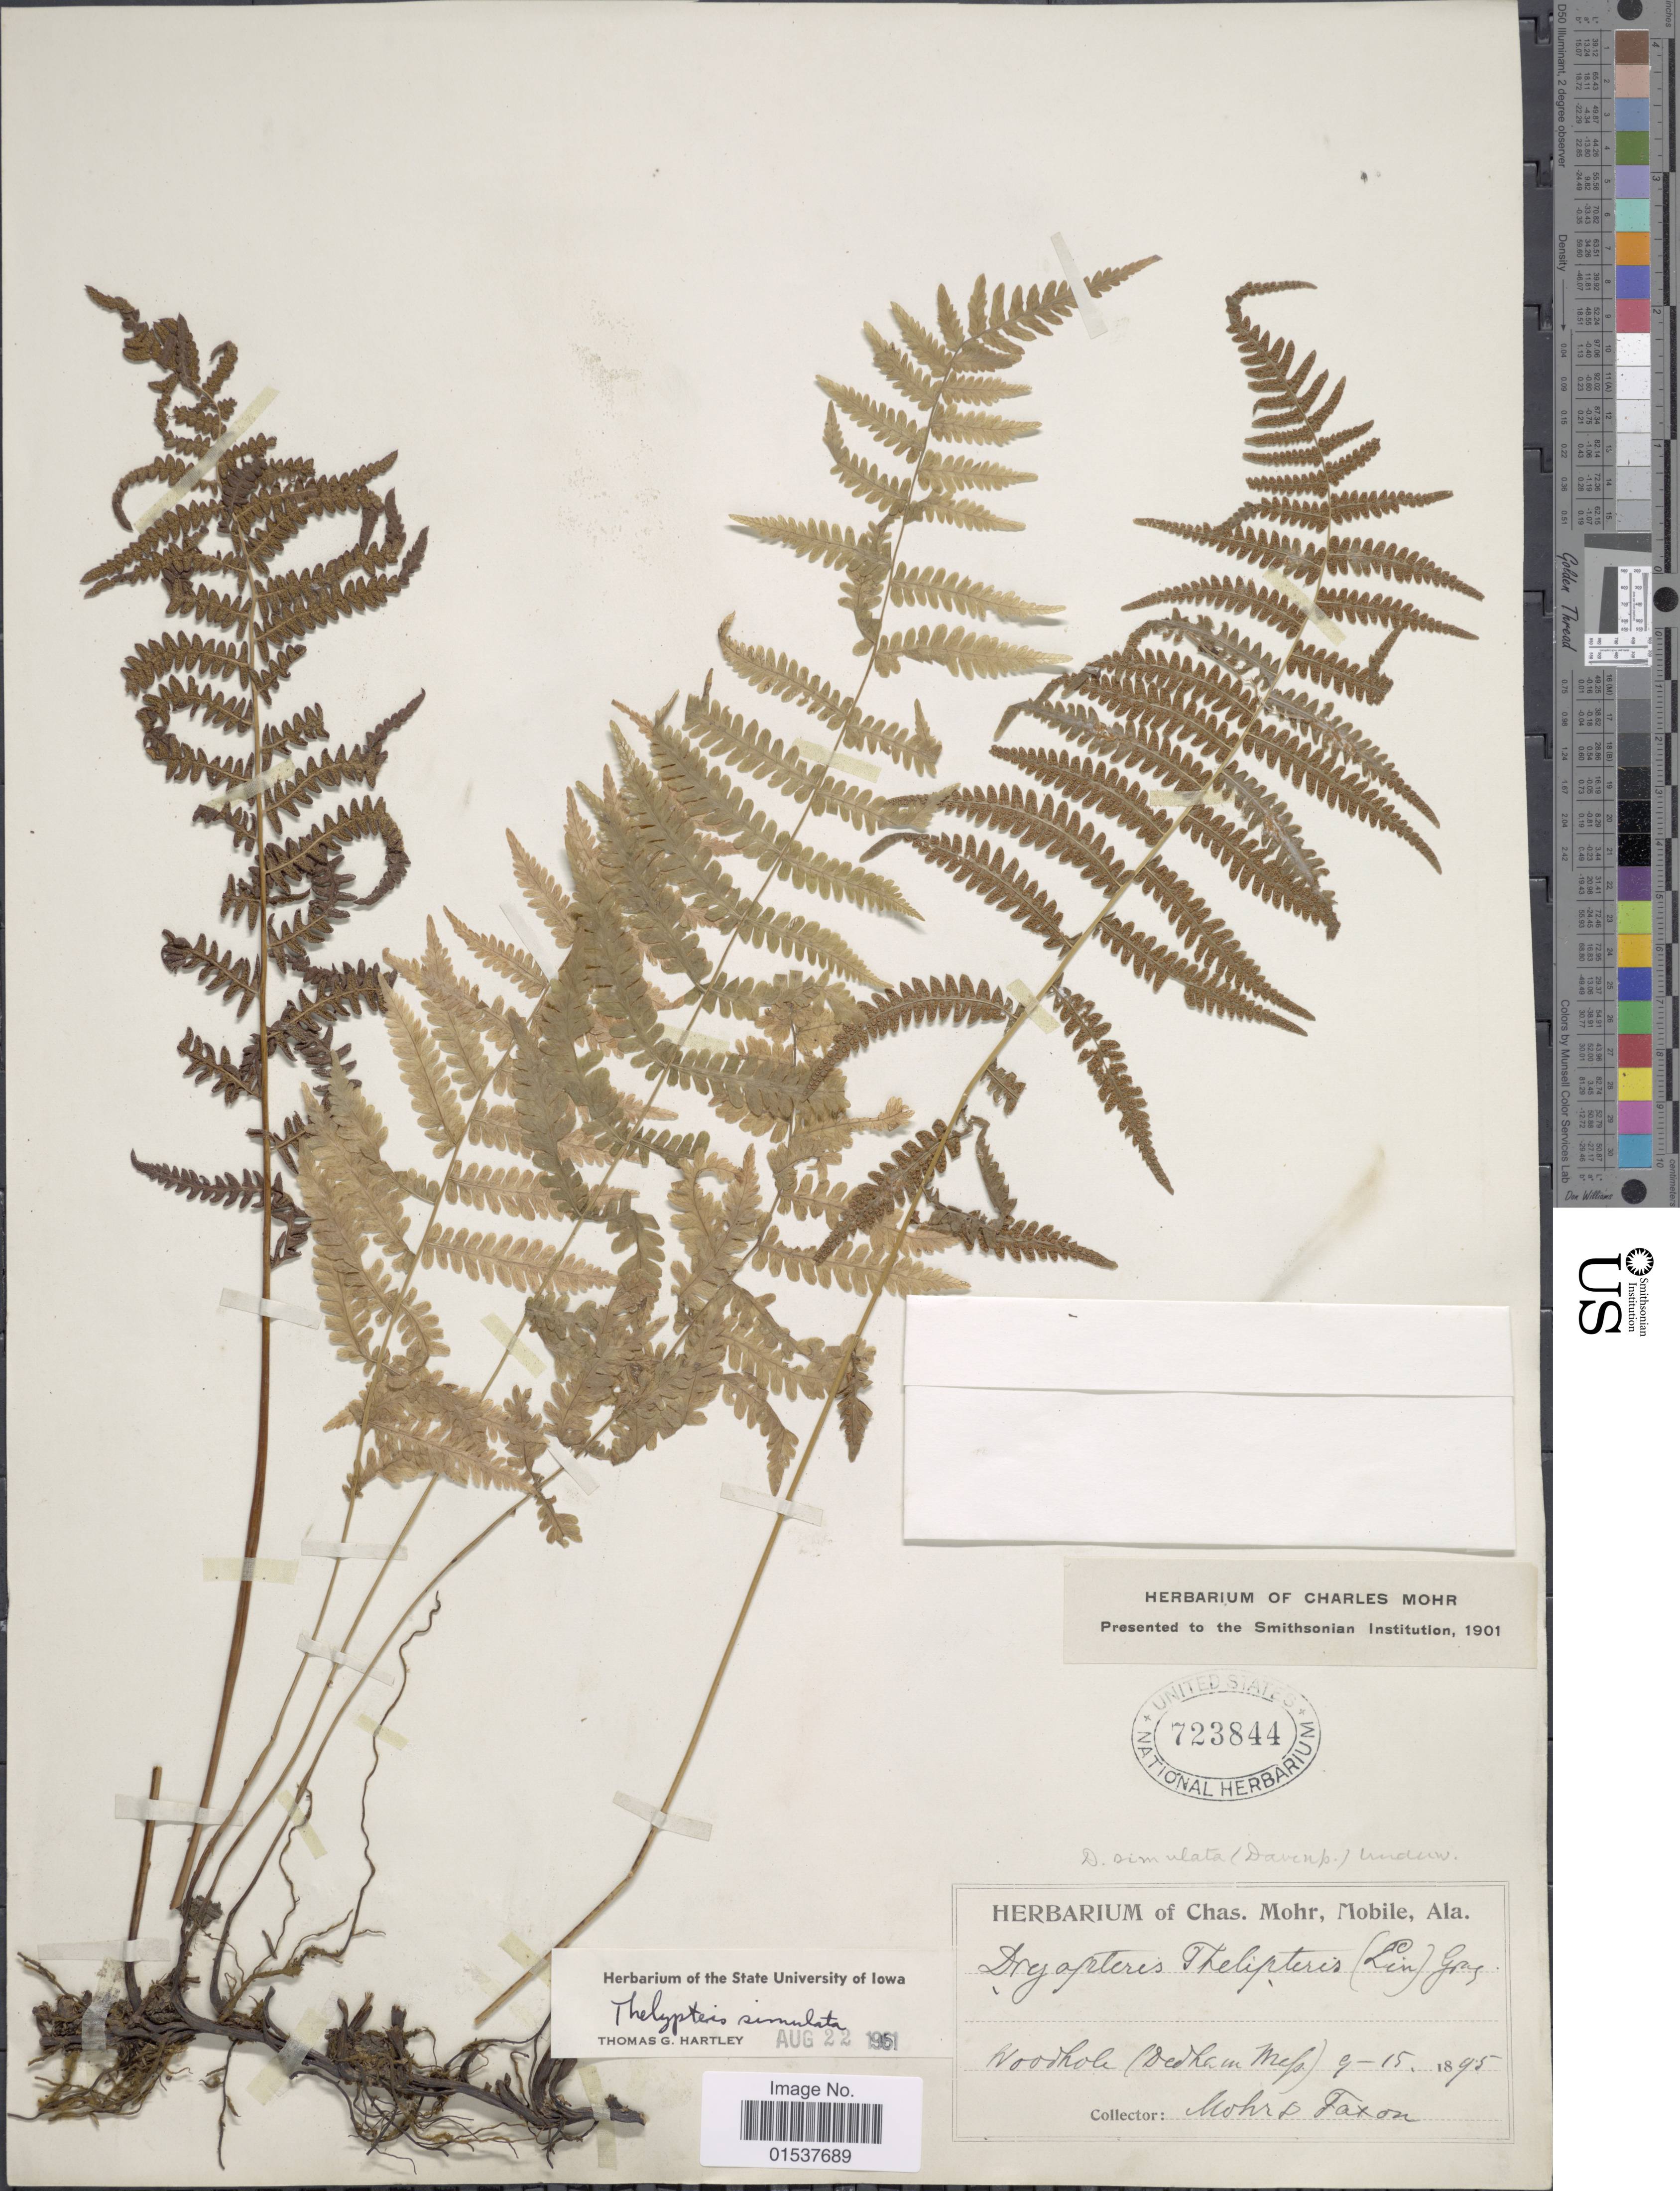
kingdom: Plantae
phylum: Tracheophyta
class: Polypodiopsida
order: Polypodiales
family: Thelypteridaceae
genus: Parathelypteris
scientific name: Parathelypteris simulata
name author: (Davenp.) Holttum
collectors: Mohr, C. T. (herbarium) & Faxon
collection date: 1895-09-15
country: United States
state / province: Massachusetts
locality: Woodhole (Dedham Mass)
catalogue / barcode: US 723844